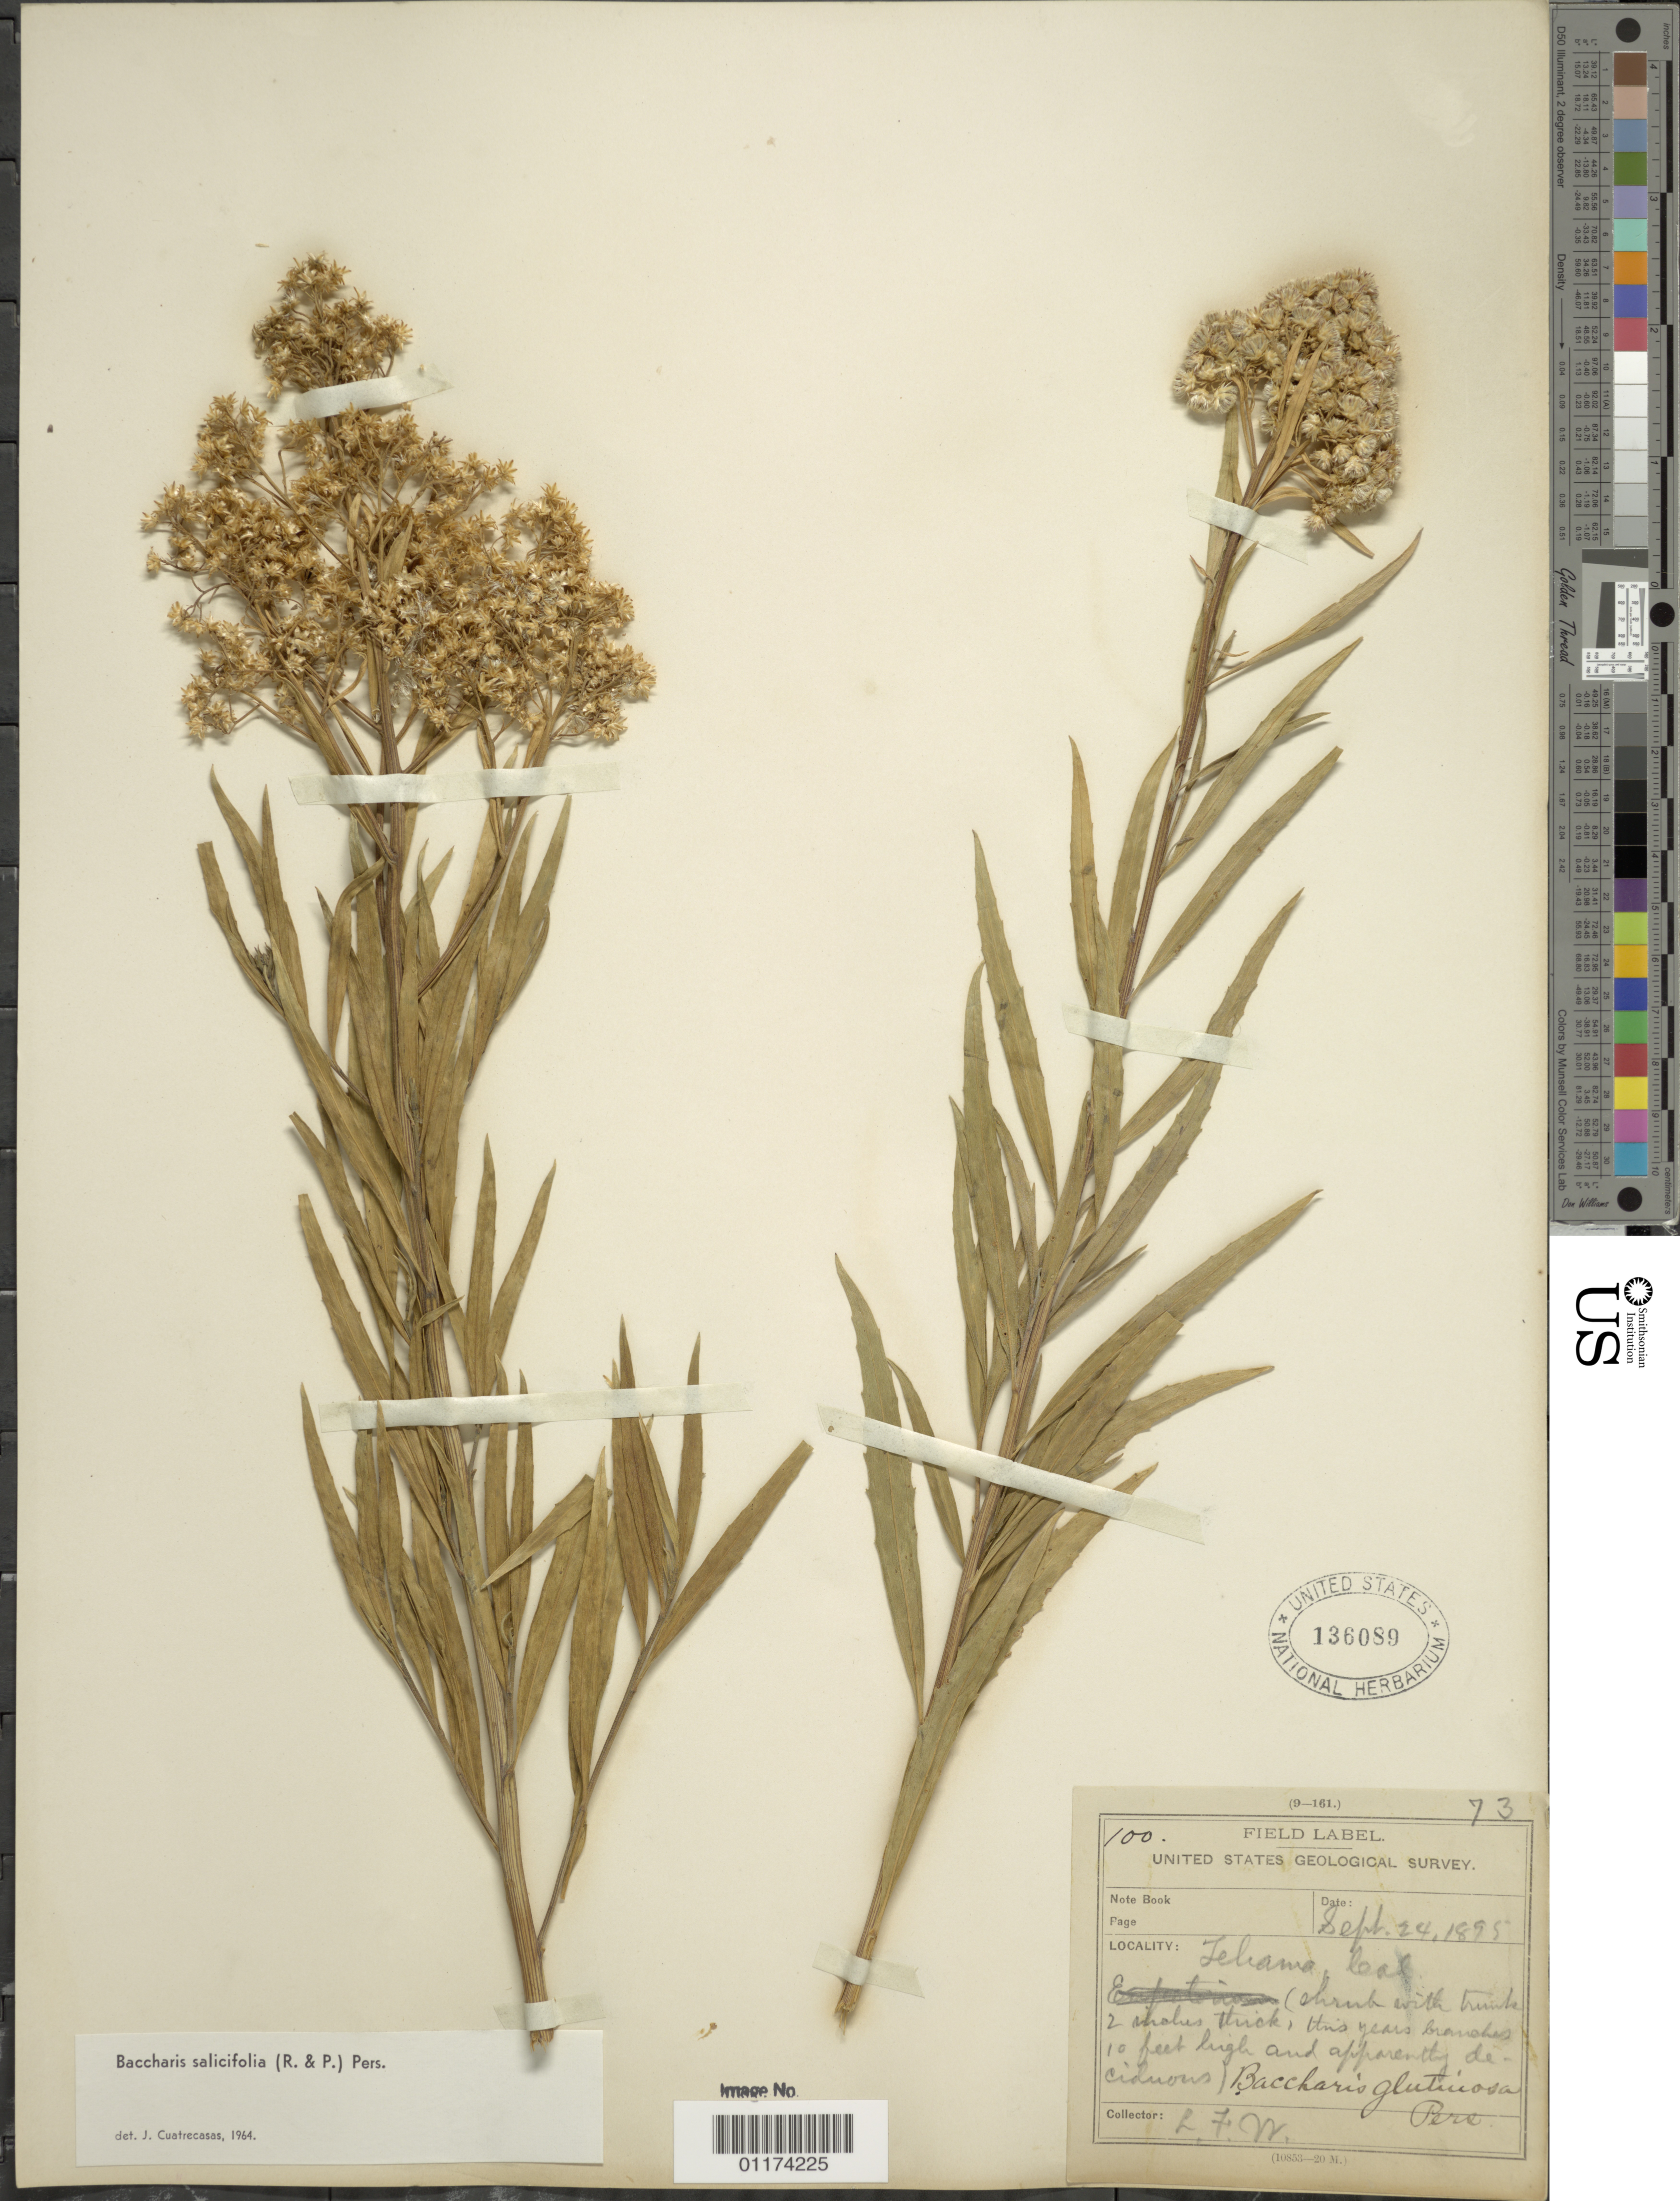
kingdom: Plantae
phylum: Tracheophyta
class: Magnoliopsida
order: Asterales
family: Asteraceae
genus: Baccharis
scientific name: Baccharis glutinosa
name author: Pers.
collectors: L. F. Ward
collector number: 100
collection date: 1895-09-24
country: United States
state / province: California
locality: Tehama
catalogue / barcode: US 136089